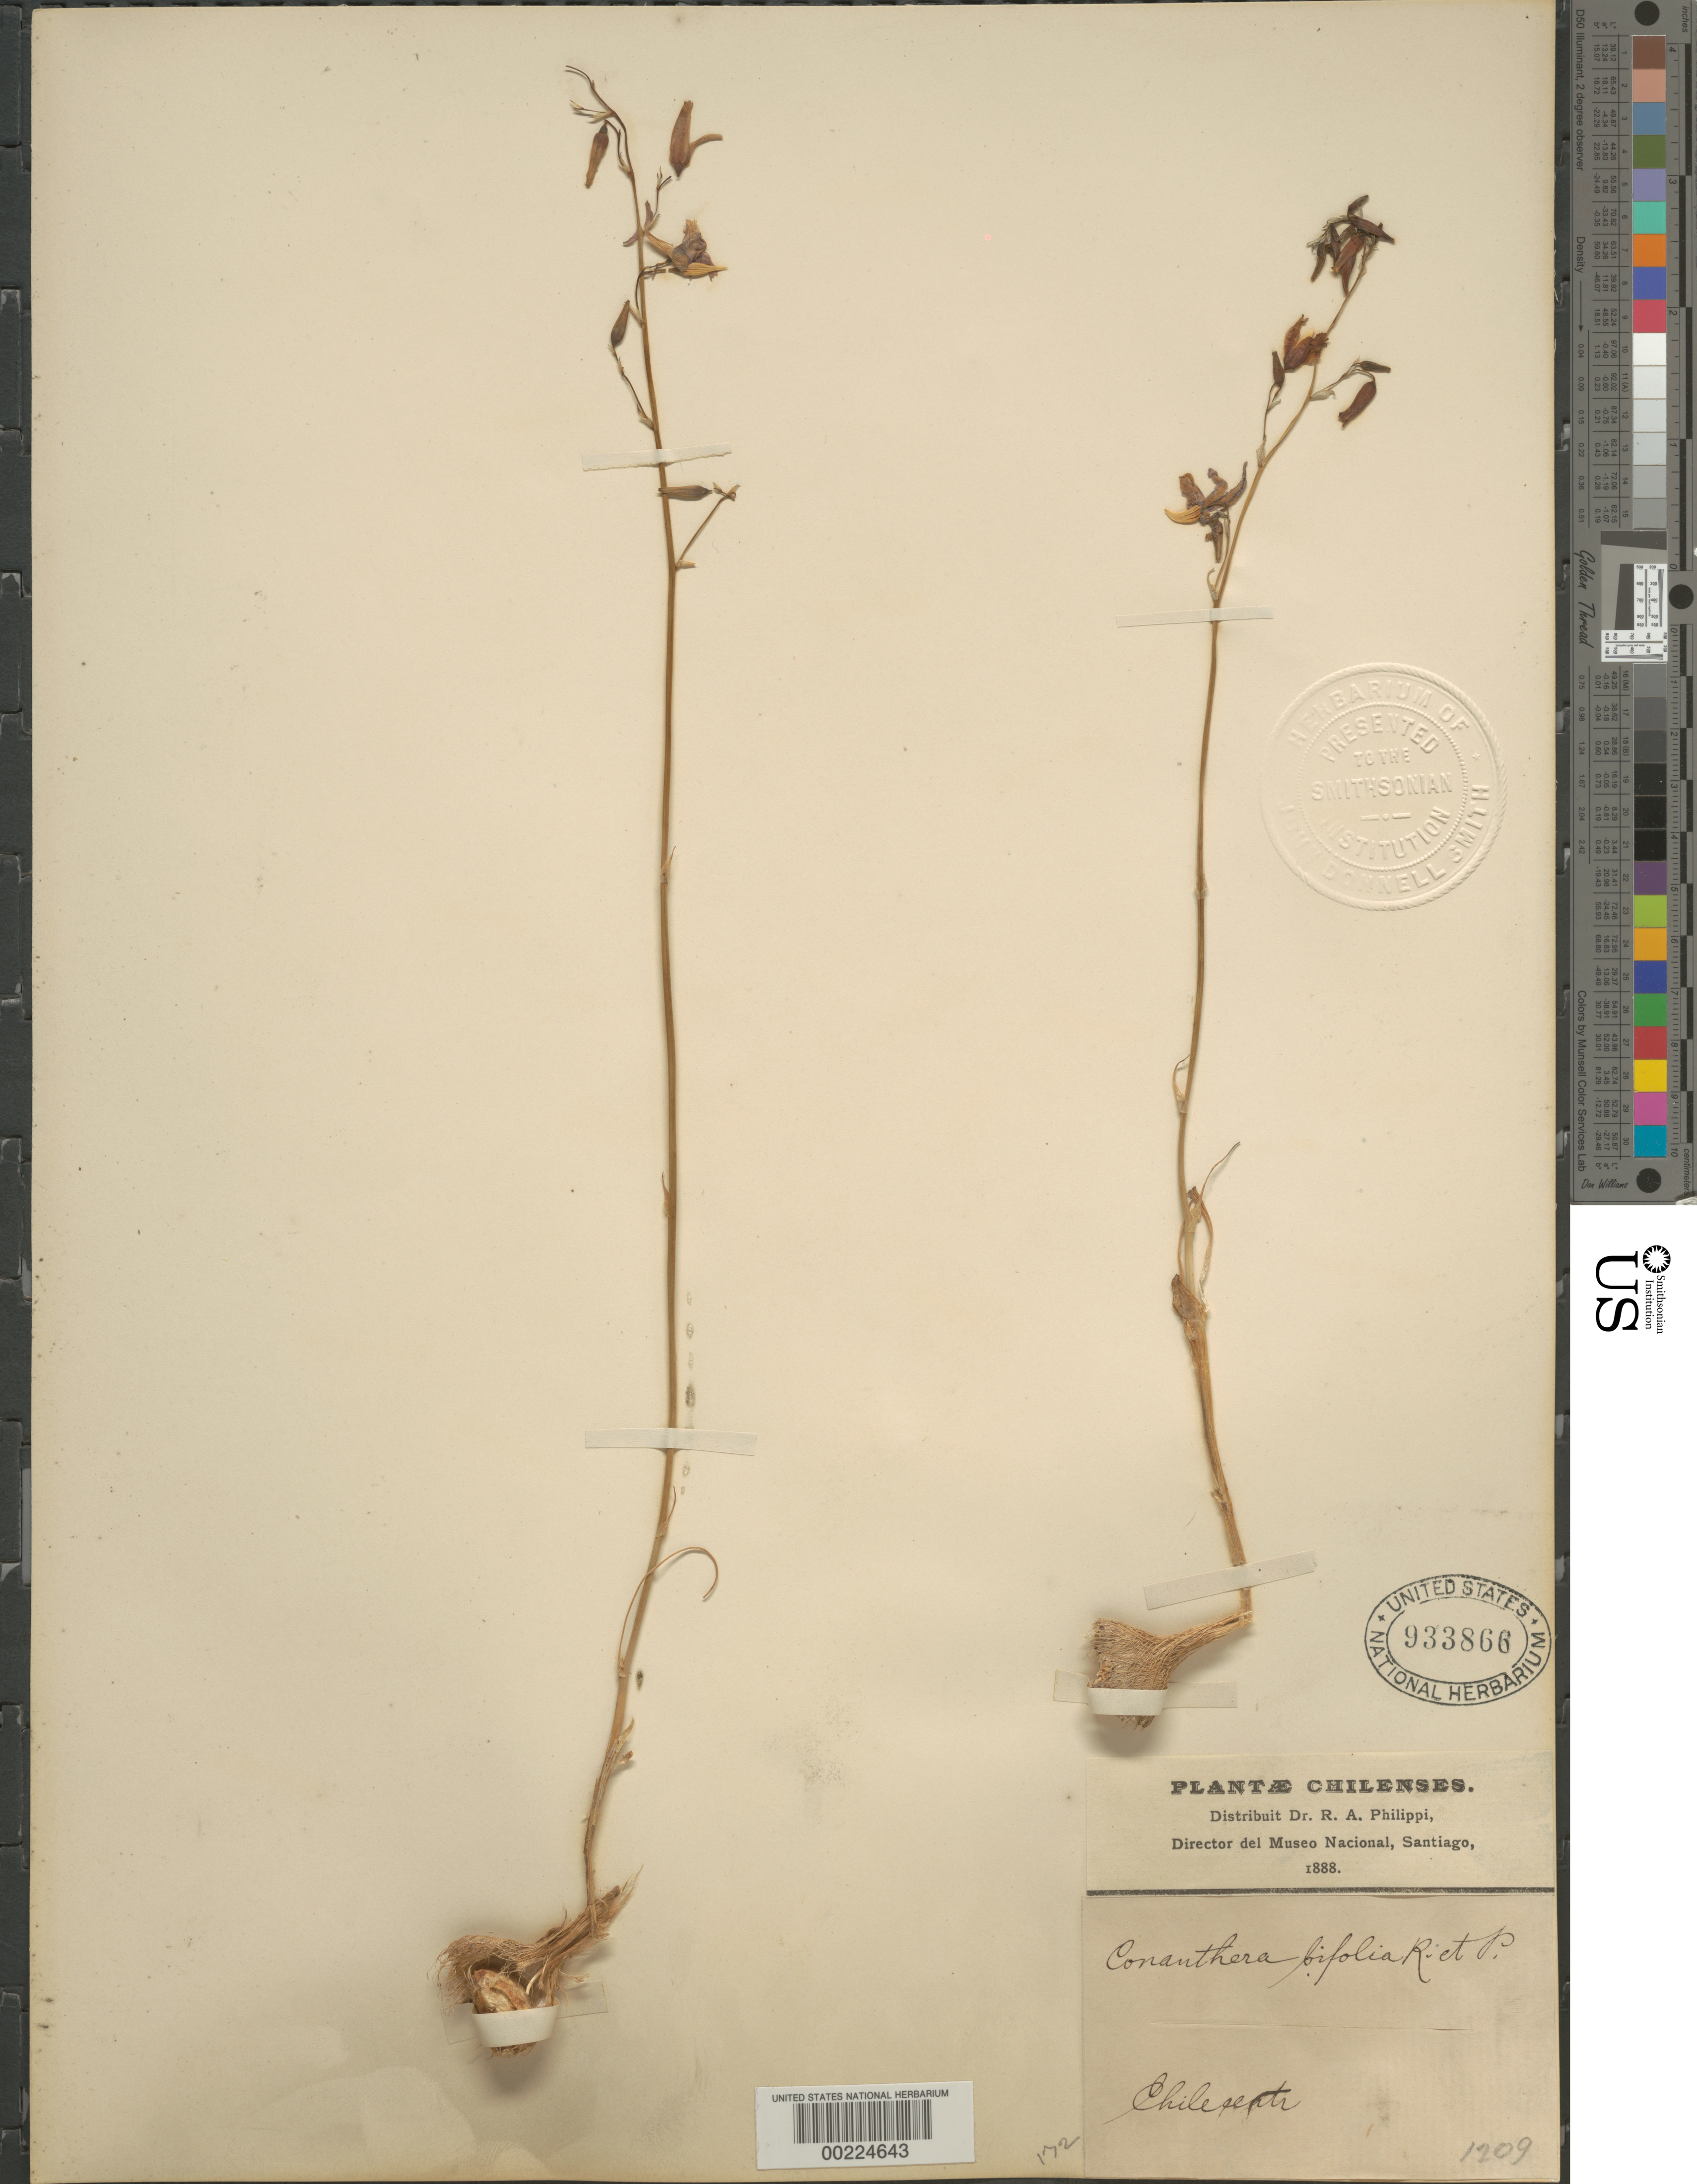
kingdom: Plantae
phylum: Tracheophyta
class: Liliopsida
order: Asparagales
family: Tecophilaeaceae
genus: Conanthera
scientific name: Conanthera bifolia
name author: Ruiz & Pav.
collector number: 1209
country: Chile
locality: Chilecentr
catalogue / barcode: US 933866